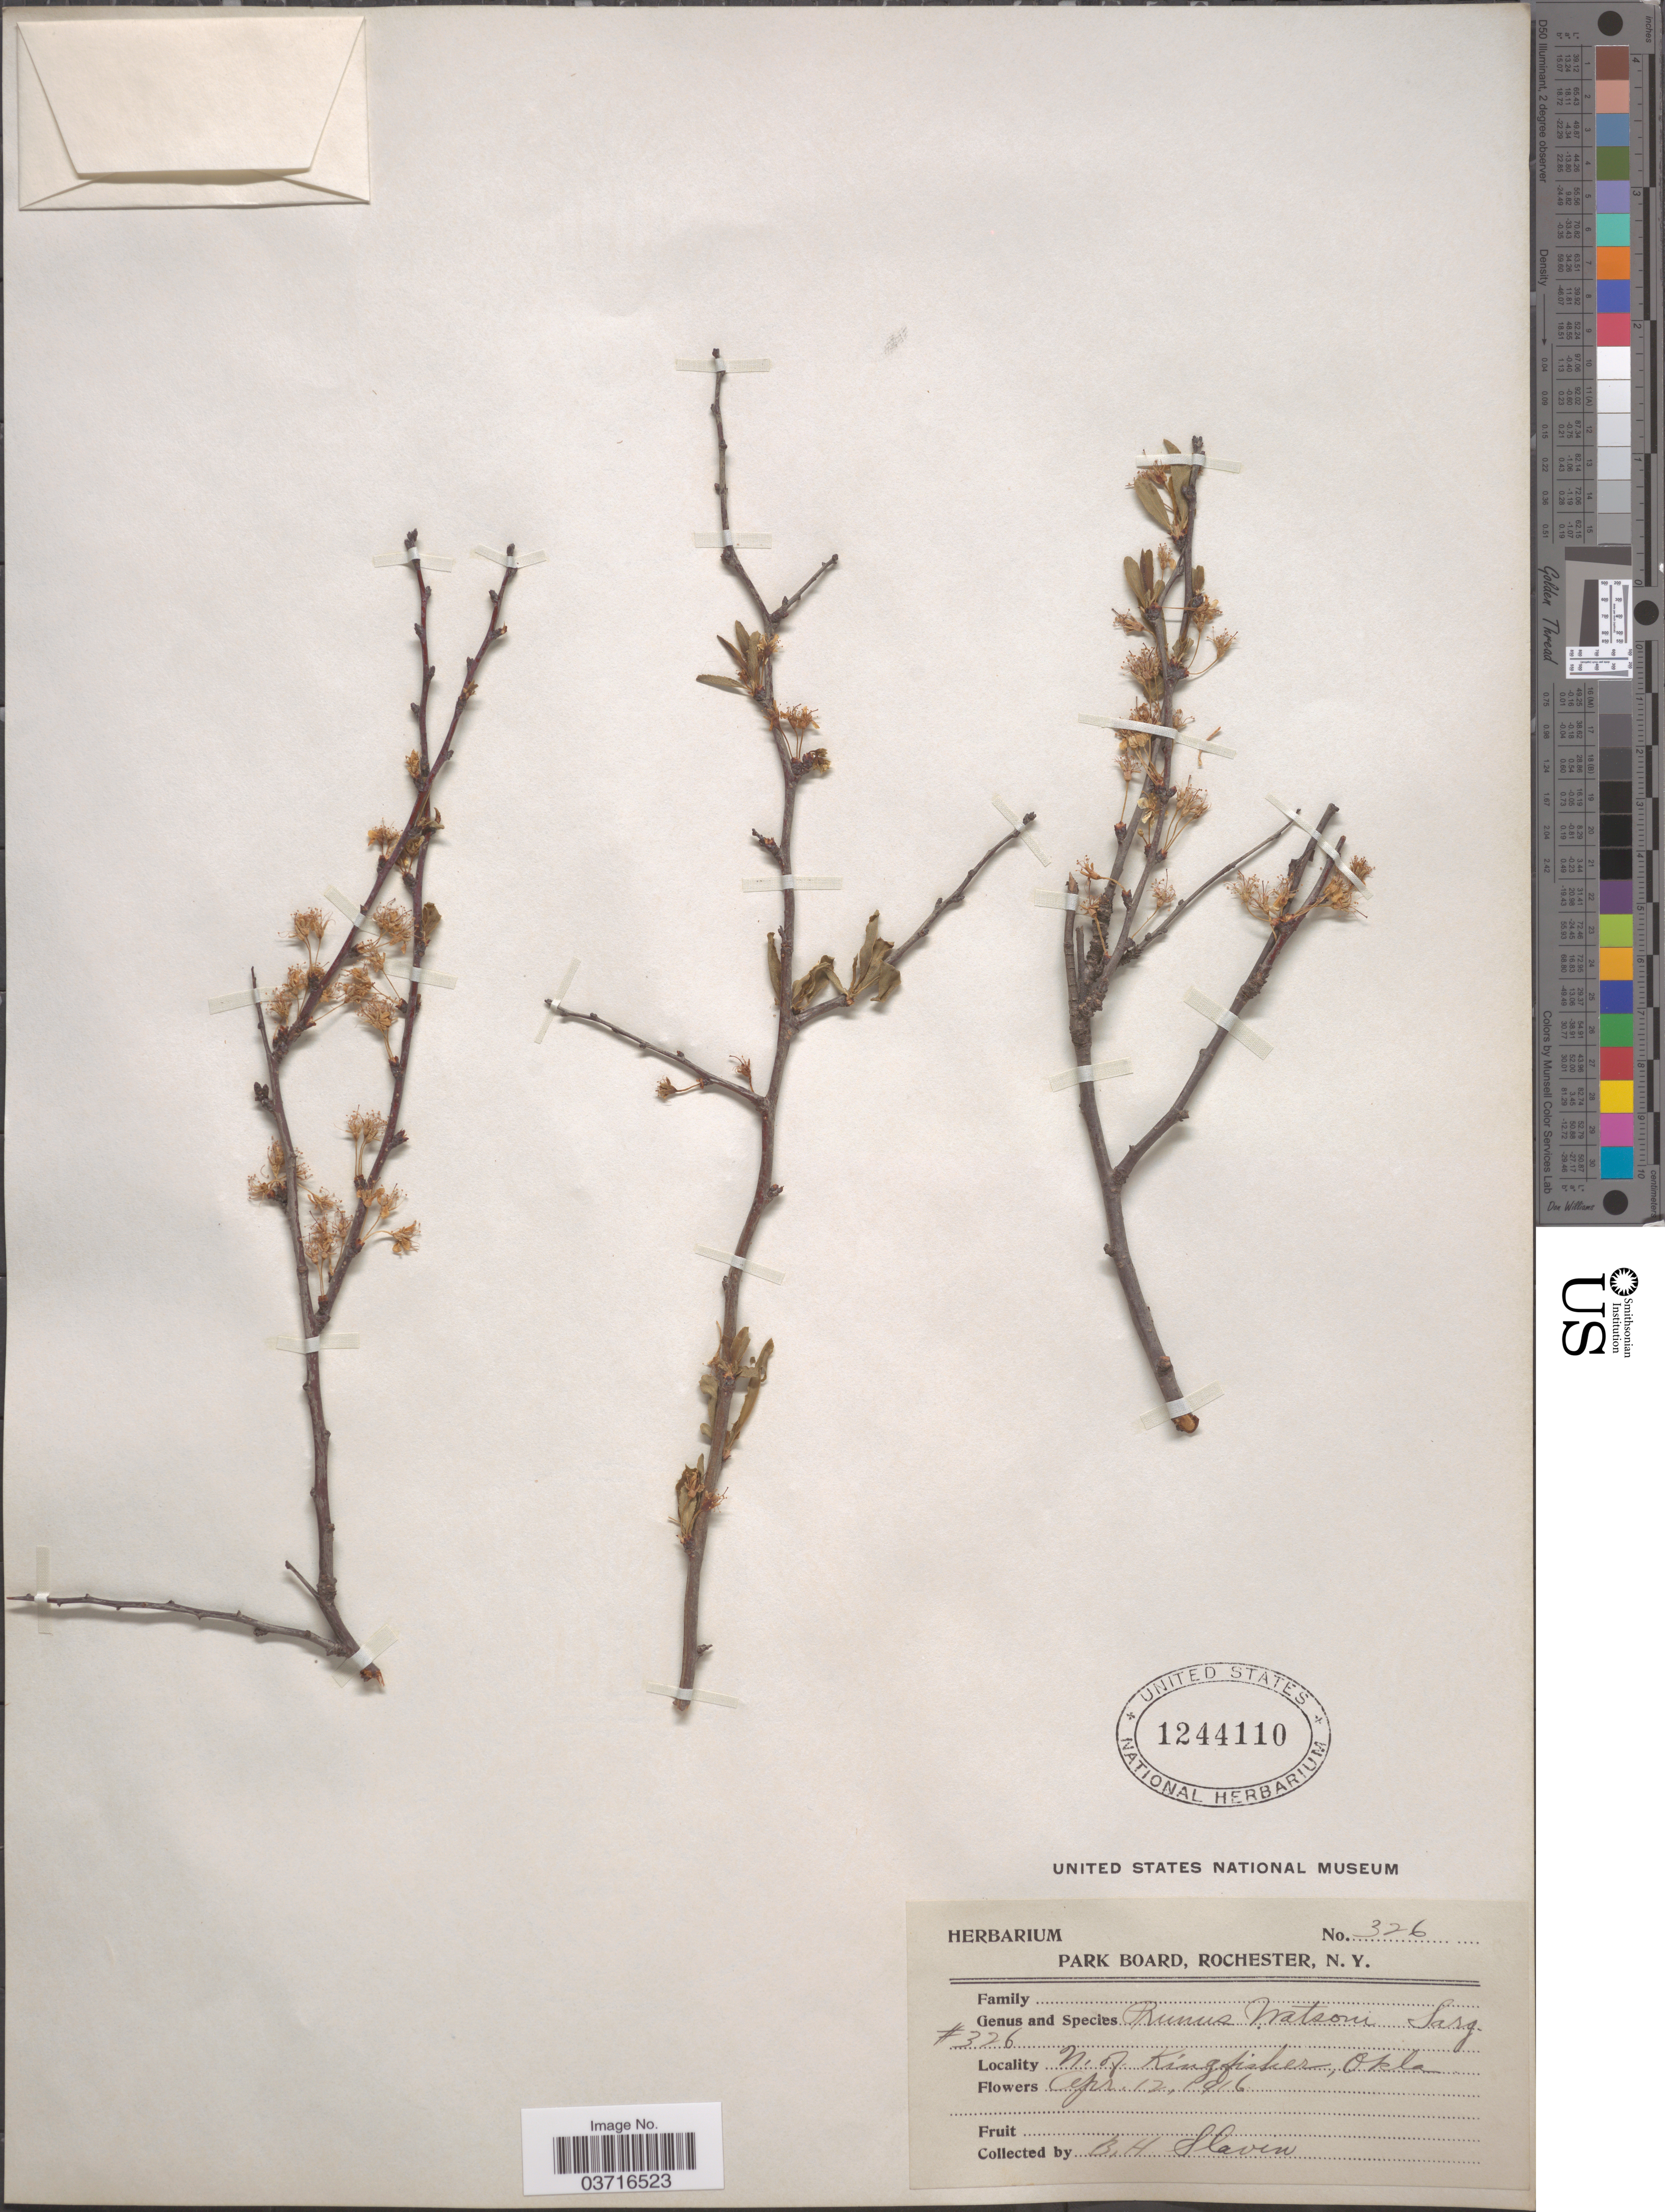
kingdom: Plantae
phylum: Tracheophyta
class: Magnoliopsida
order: Rosales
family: Rosaceae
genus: Prunus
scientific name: Prunus watsonii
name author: Sarg.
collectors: B. Slavin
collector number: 326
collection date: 1916-04-12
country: United States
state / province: Oklahoma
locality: N. of Kingfisher.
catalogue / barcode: US 1244110